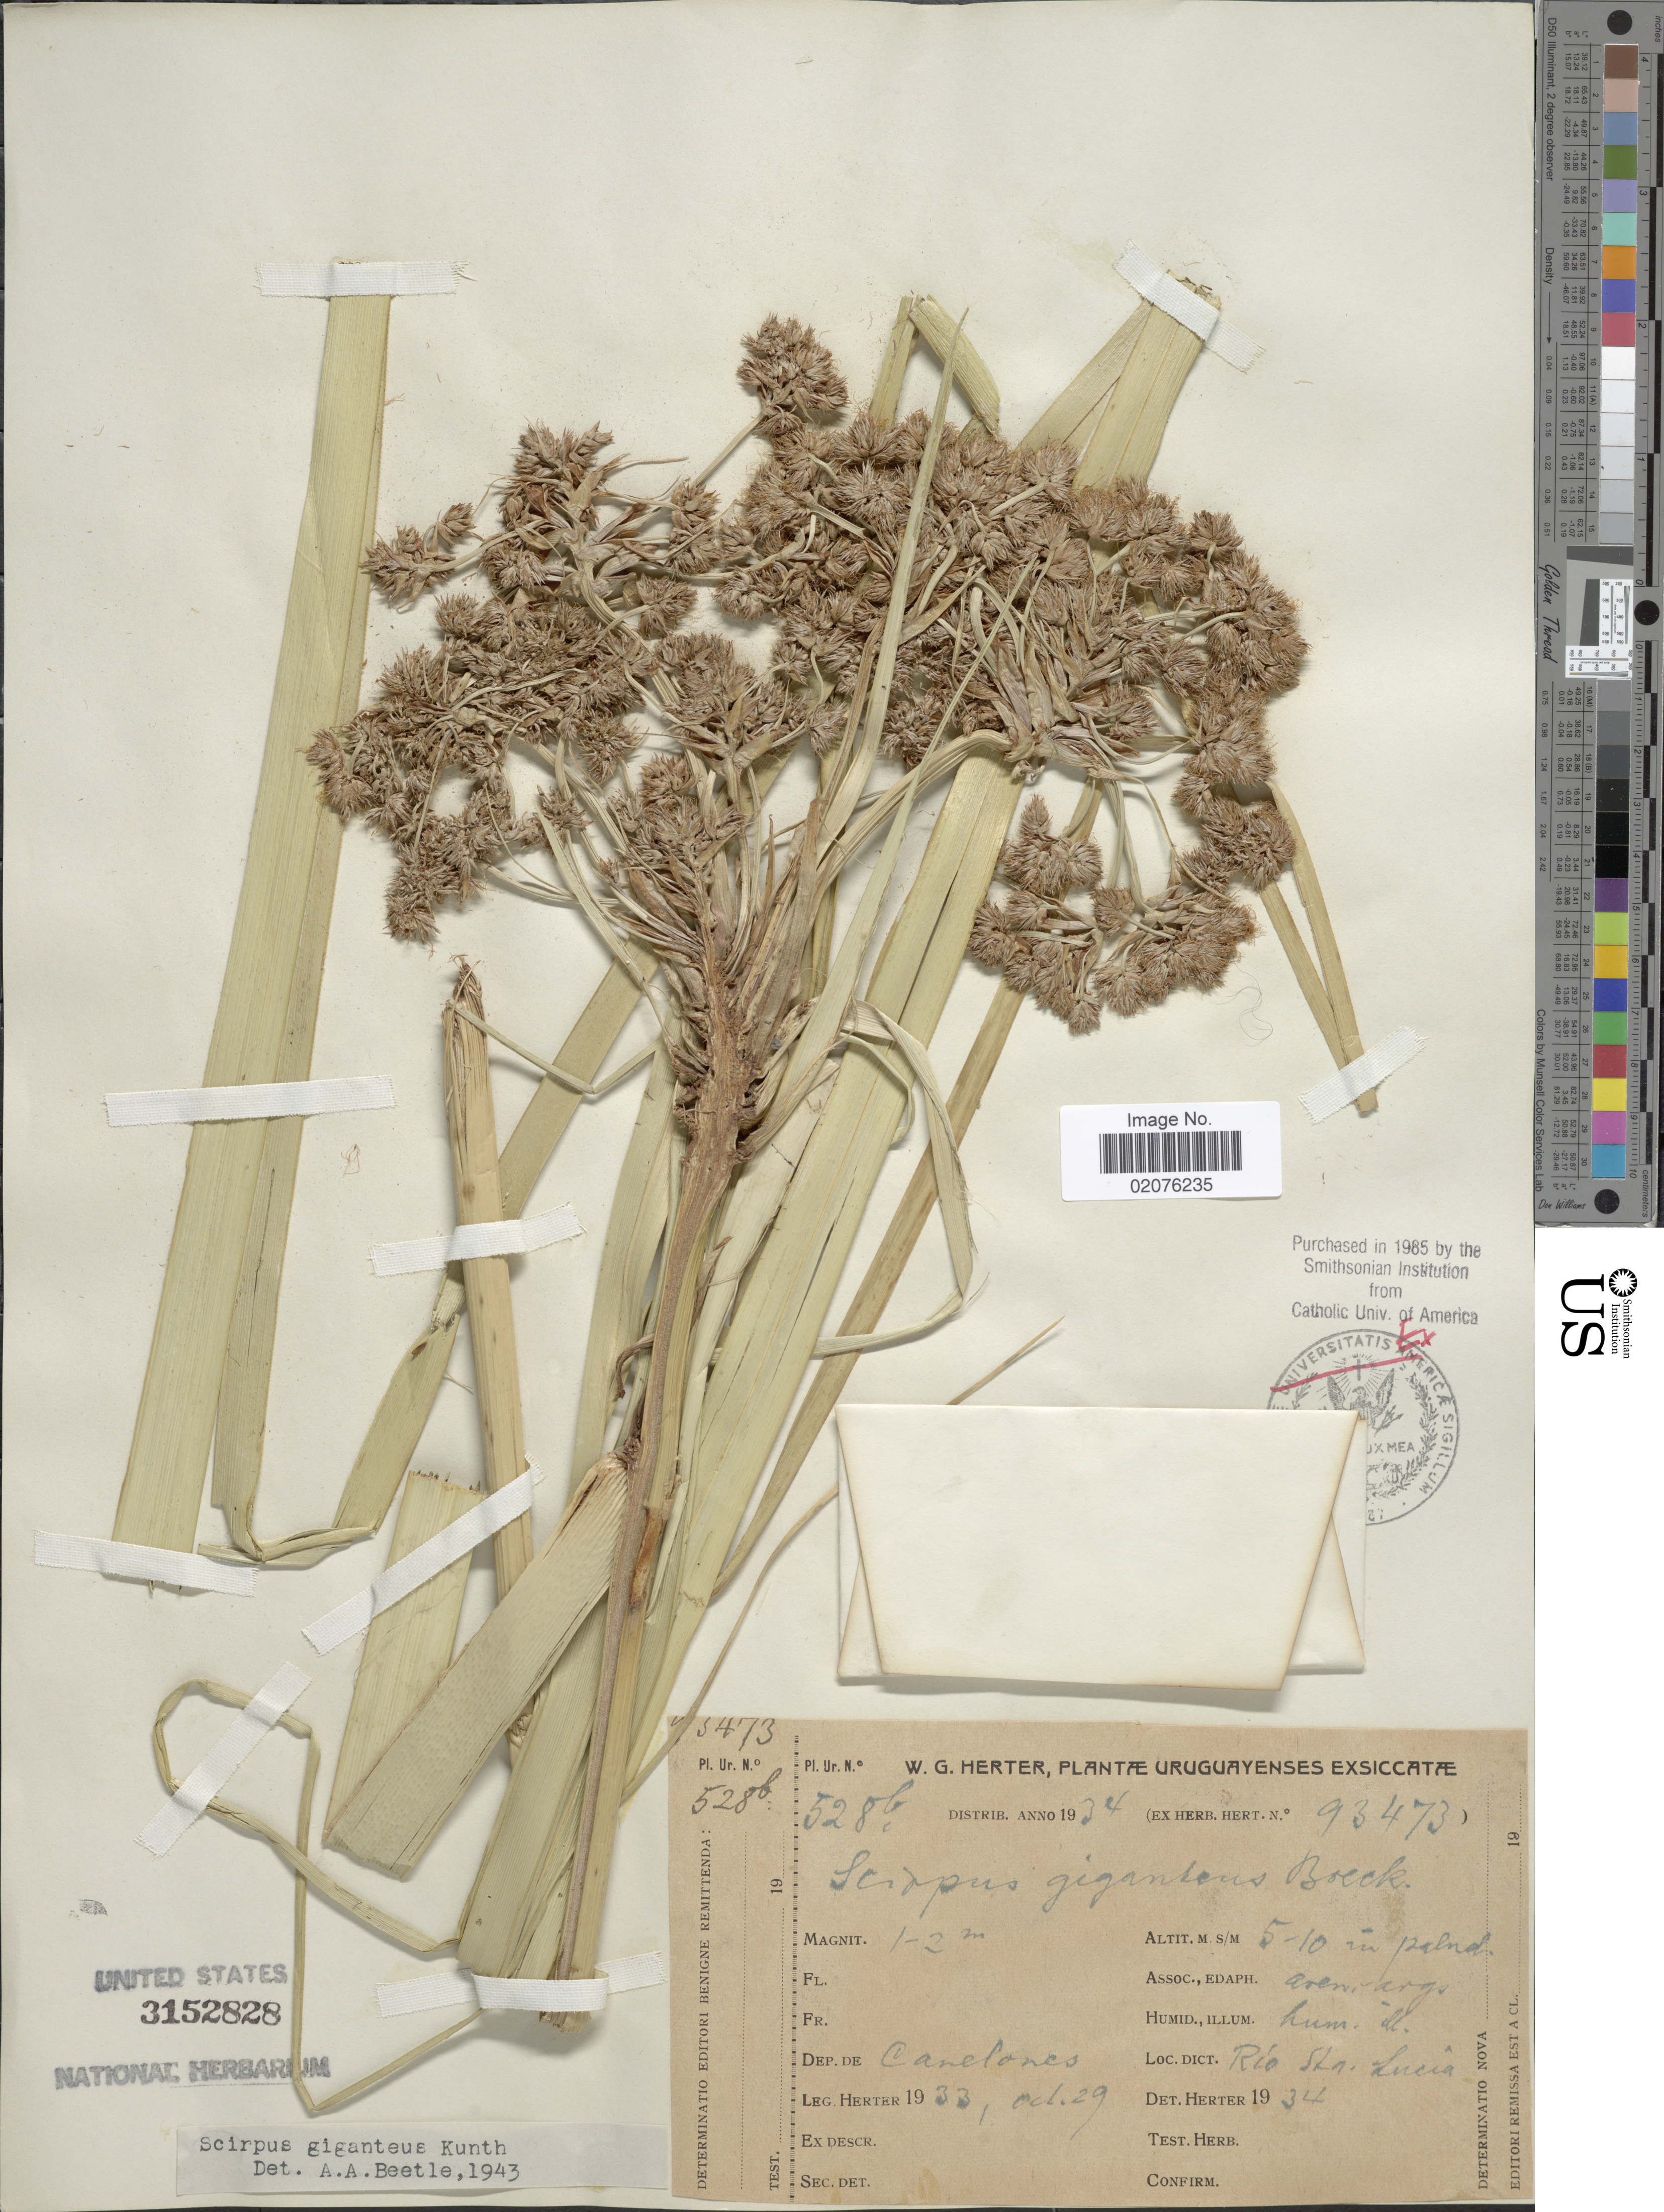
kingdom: Plantae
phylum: Tracheophyta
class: Liliopsida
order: Poales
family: Cyperaceae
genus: Cyperus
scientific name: Cyperus byssaceus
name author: Pereira-Silva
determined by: Strong, Mark T., (BOT), Smithsonian Institution - National Museum of Natural History (UNITED STATES)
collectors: W. G. Herter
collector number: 528b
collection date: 1933-10-29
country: Uruguay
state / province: Canelones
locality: Rio Sta. Lucia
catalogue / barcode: US 3152828